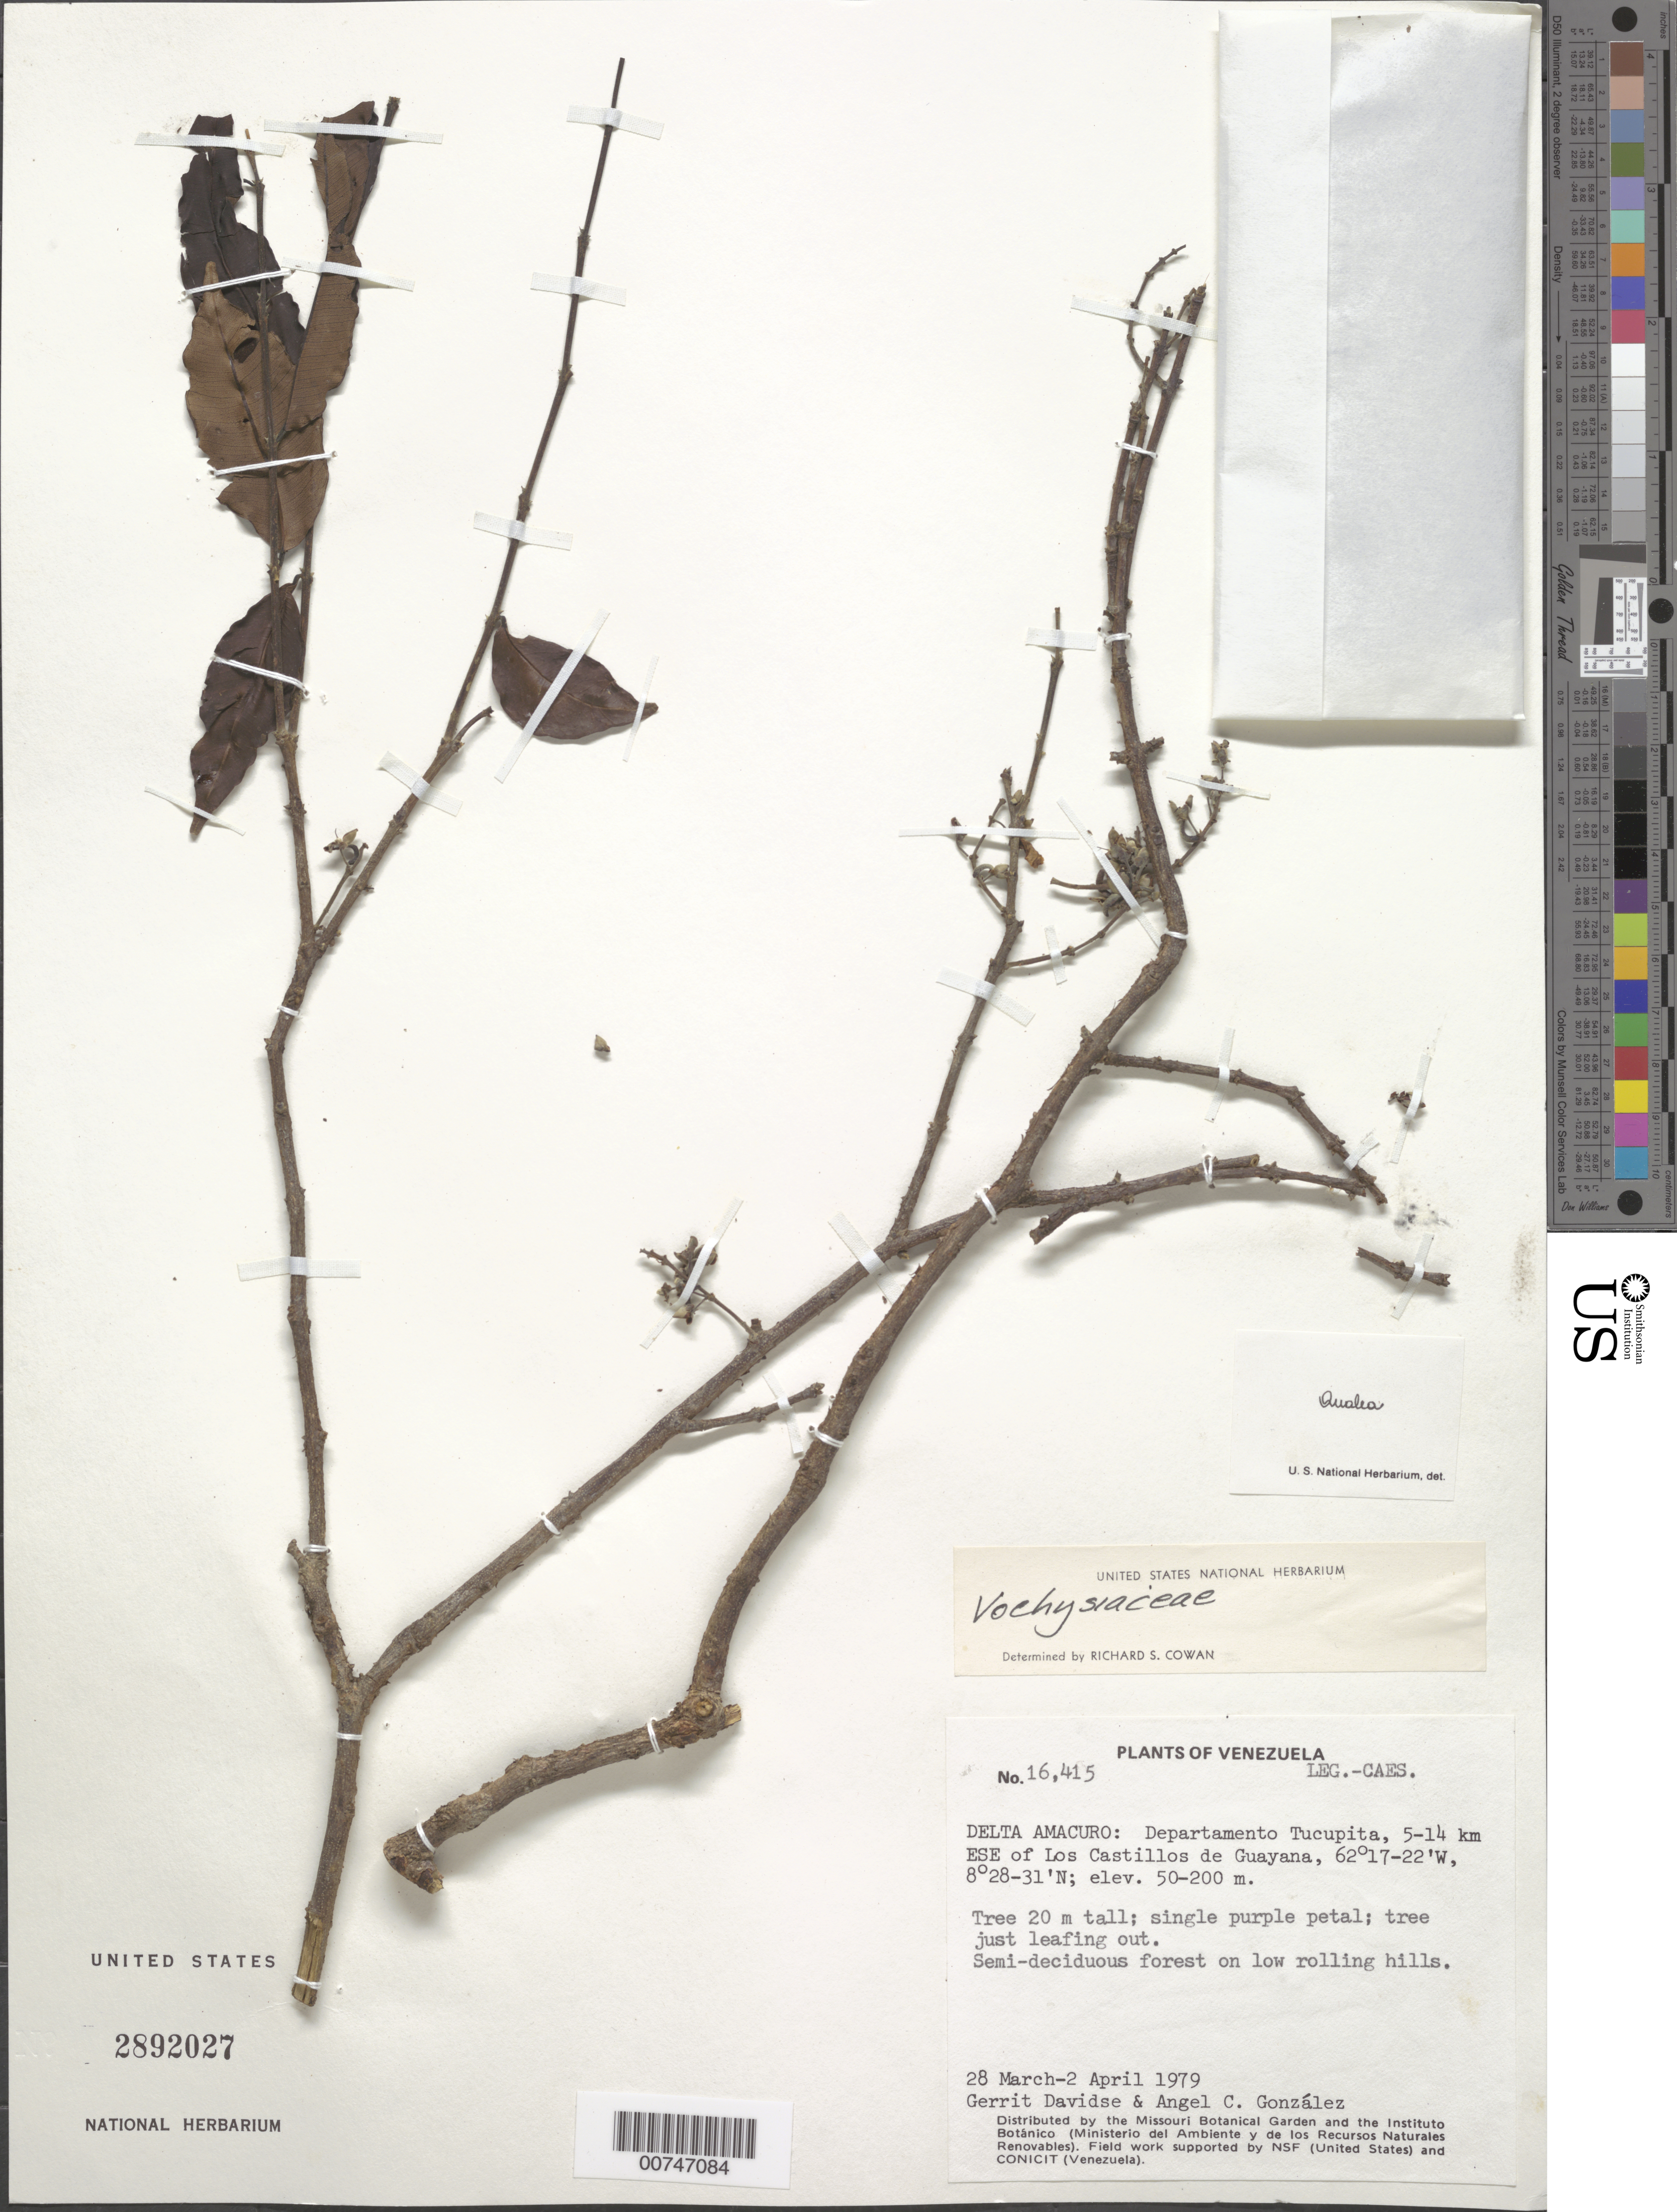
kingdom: Plantae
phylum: Tracheophyta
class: Magnoliopsida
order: Myrtales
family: Vochysiaceae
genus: Qualea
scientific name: Qualea sp.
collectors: G. Davidse & A. C. González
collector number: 16415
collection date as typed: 28-Mar-79 to 2-Apr-79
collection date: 1979-03-28/1979-04-02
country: Venezuela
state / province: Delta Amacuro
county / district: Tucupita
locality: Los Castillos de Guayana, 5-14 km ESE of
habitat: Semi-deciduous forest on low rolling hills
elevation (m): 50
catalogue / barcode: US 2892027